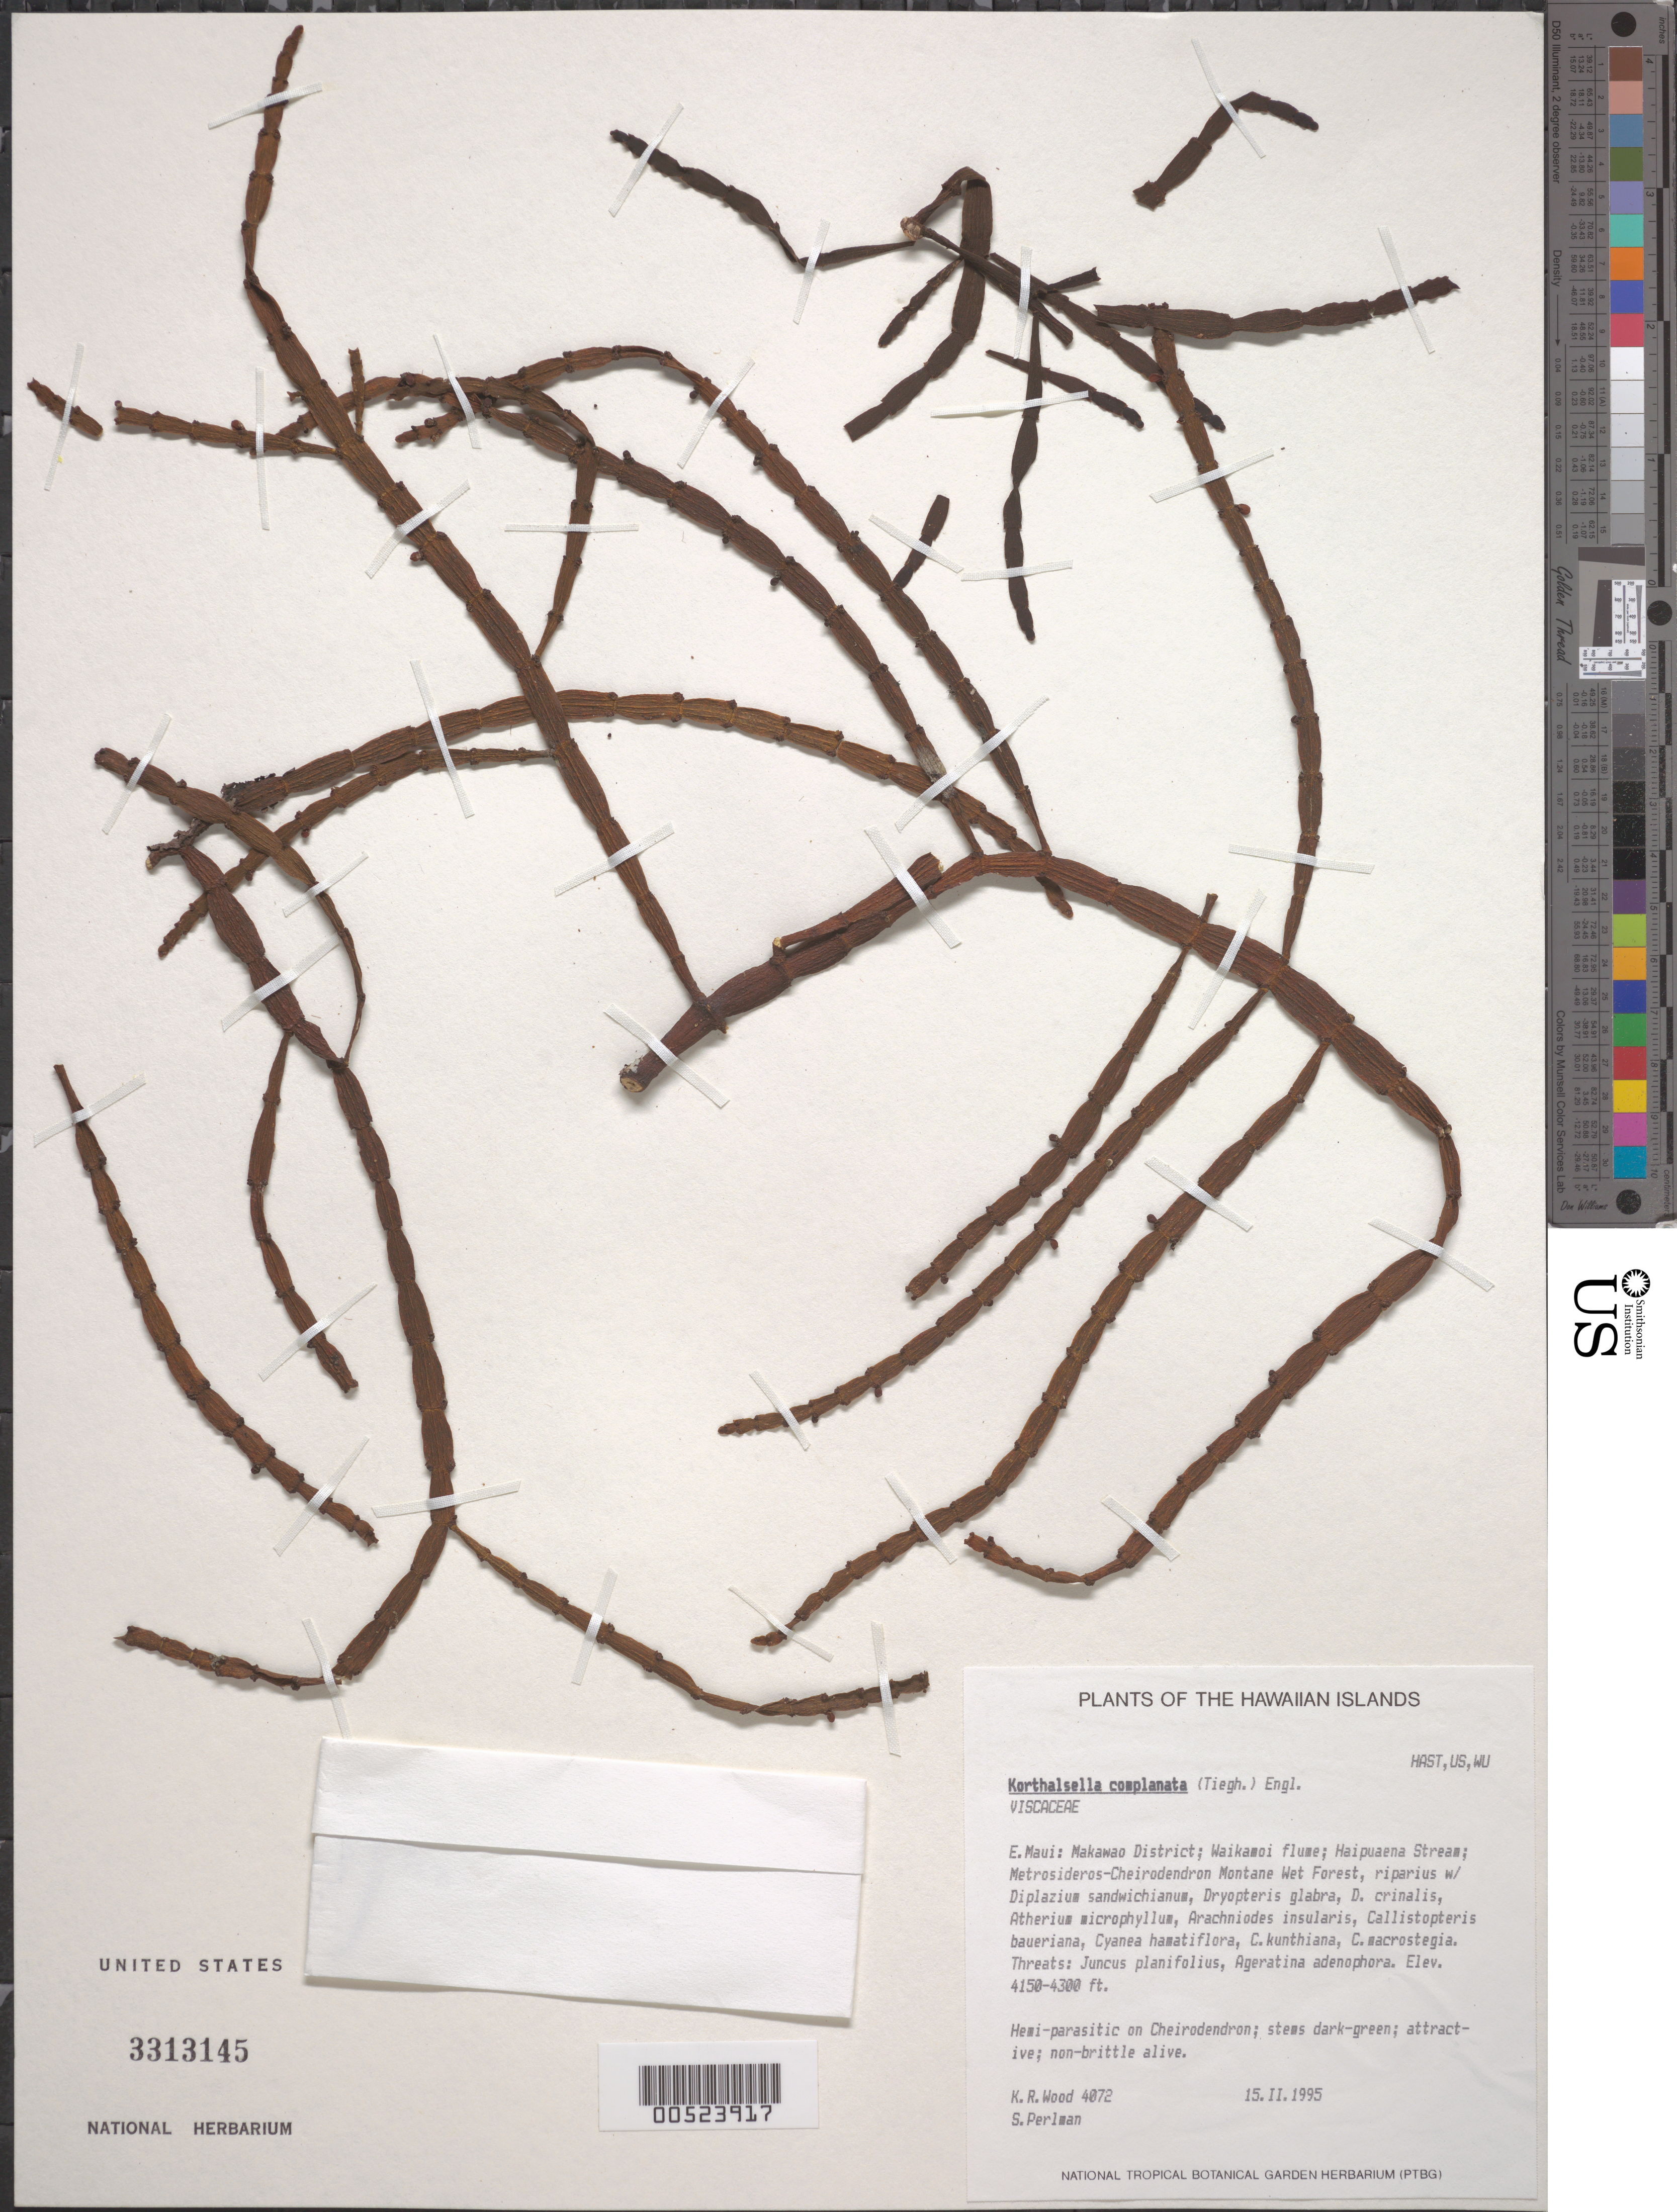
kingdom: Plantae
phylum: Tracheophyta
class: Magnoliopsida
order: Santalales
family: Viscaceae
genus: Korthalsella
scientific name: Korthalsella complanata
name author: (Tiegh.) Engl.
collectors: K. R. Wood & S. P. Perlman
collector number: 4072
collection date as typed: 15 Feb 1995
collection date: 1995-02-15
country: United States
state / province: Hawaii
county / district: Maui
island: Maui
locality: E Maui, Makawao Dist, Waikamoi flume, Haipuaena Stream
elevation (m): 1265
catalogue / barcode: US 3313145